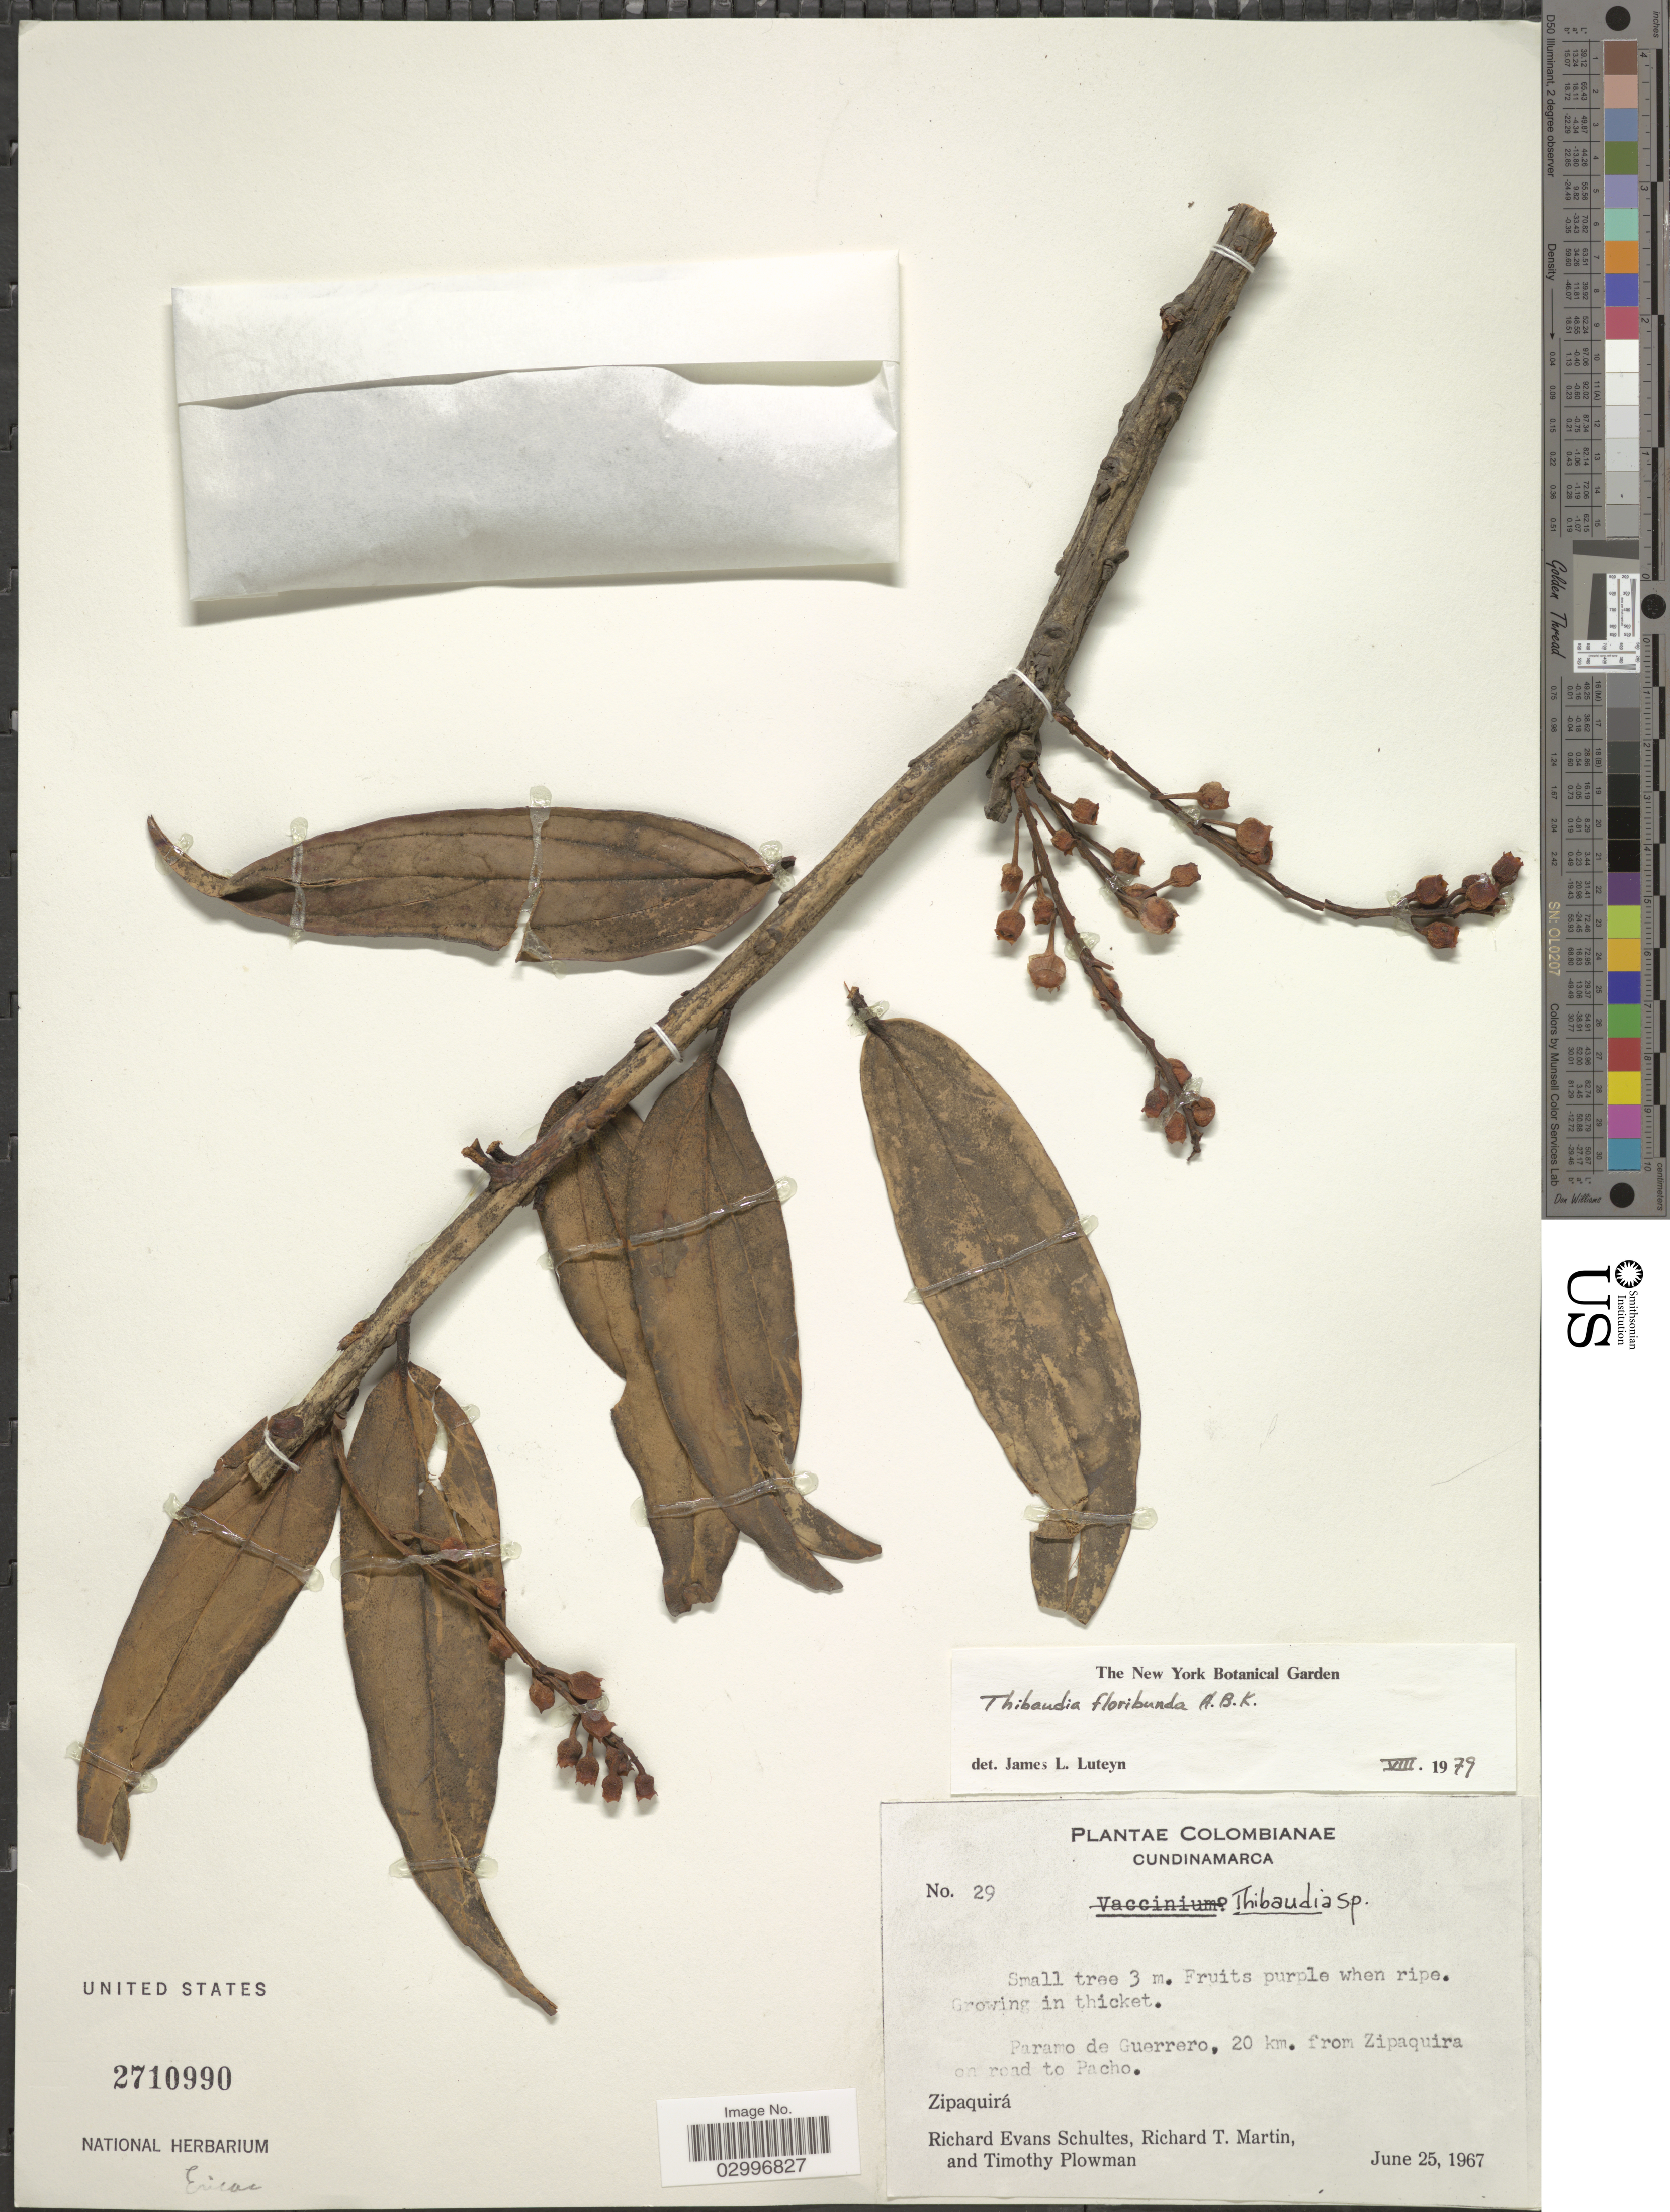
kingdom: Plantae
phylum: Tracheophyta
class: Magnoliopsida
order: Ericales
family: Ericaceae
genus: Thibaudia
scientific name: Thibaudia floribunda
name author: Kunth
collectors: R. E. Schultes, R. T. Martin & T. Plowman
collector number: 29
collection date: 1967-06-25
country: Colombia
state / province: Cundinamarca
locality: Paramo de Guerrero, 20 km. from Zipaquira on road to Pacho, Zipaquirá.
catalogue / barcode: US 2710990